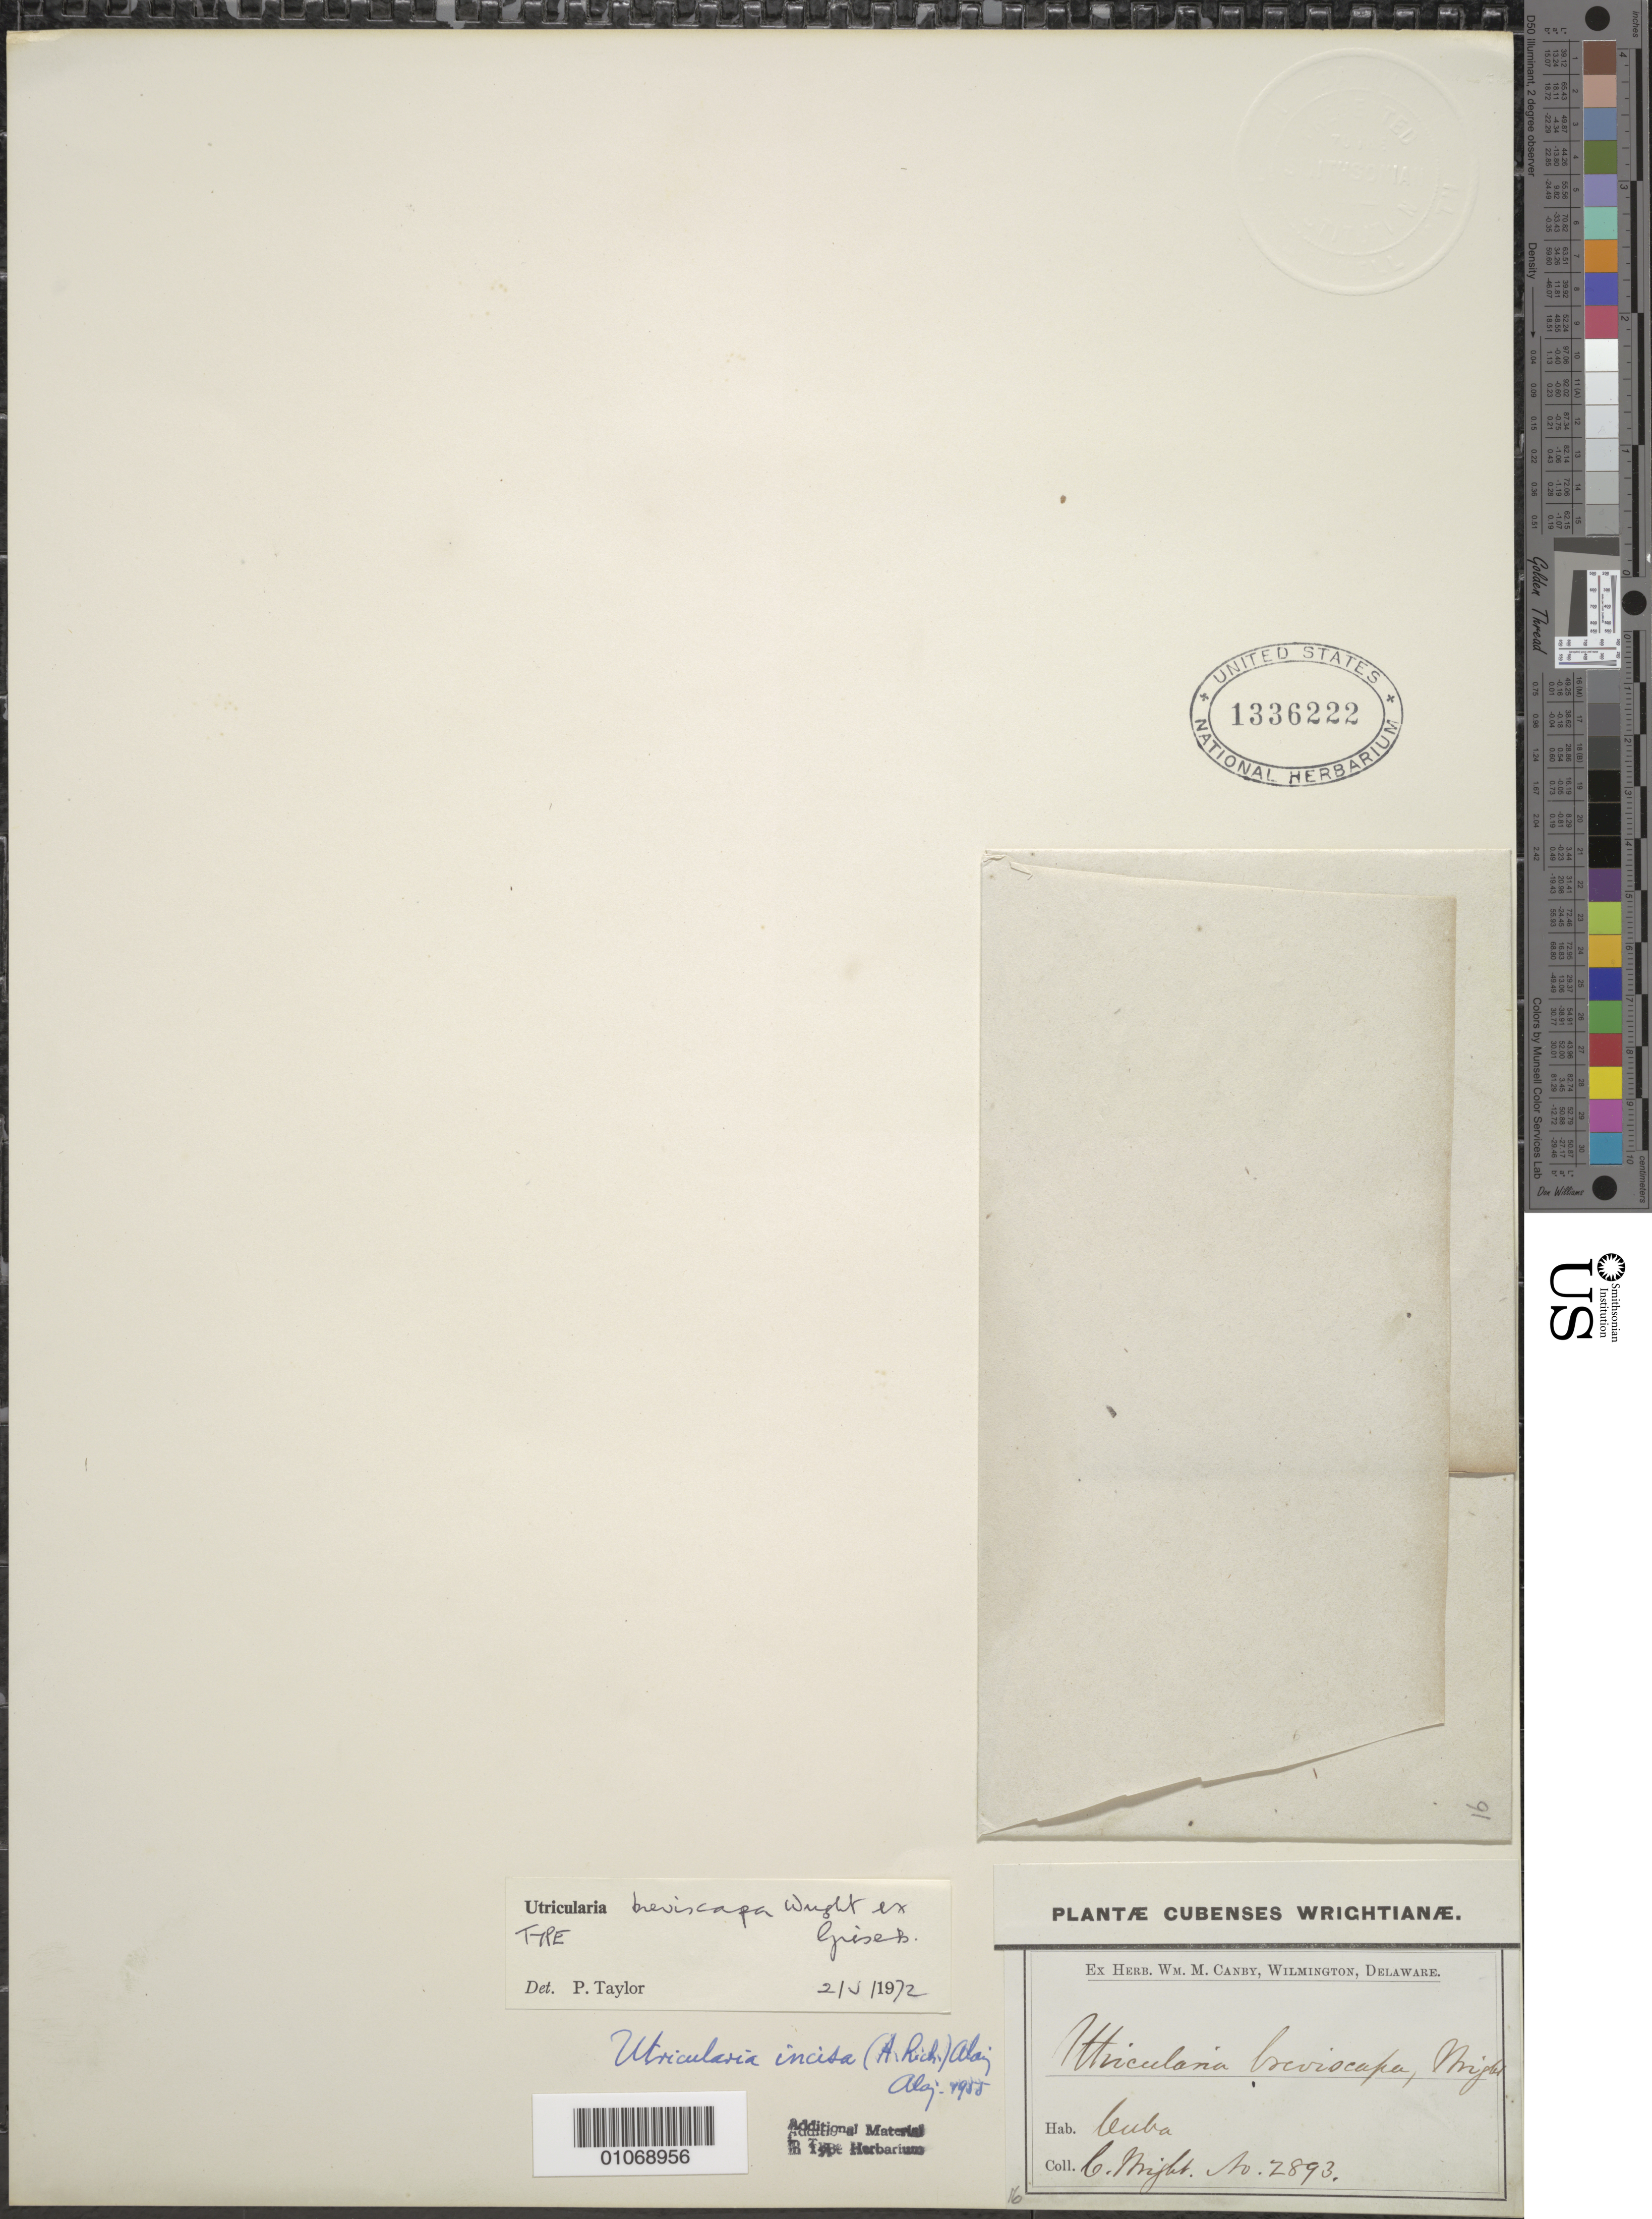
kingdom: Plantae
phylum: Tracheophyta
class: Magnoliopsida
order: Lamiales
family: Lentibulariaceae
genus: Utricularia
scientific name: Utricularia breviscapa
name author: C. Wright ex Griseb.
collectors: C. Wright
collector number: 2893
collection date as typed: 1800 to 1899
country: Cuba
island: Cuba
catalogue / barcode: US 1336222